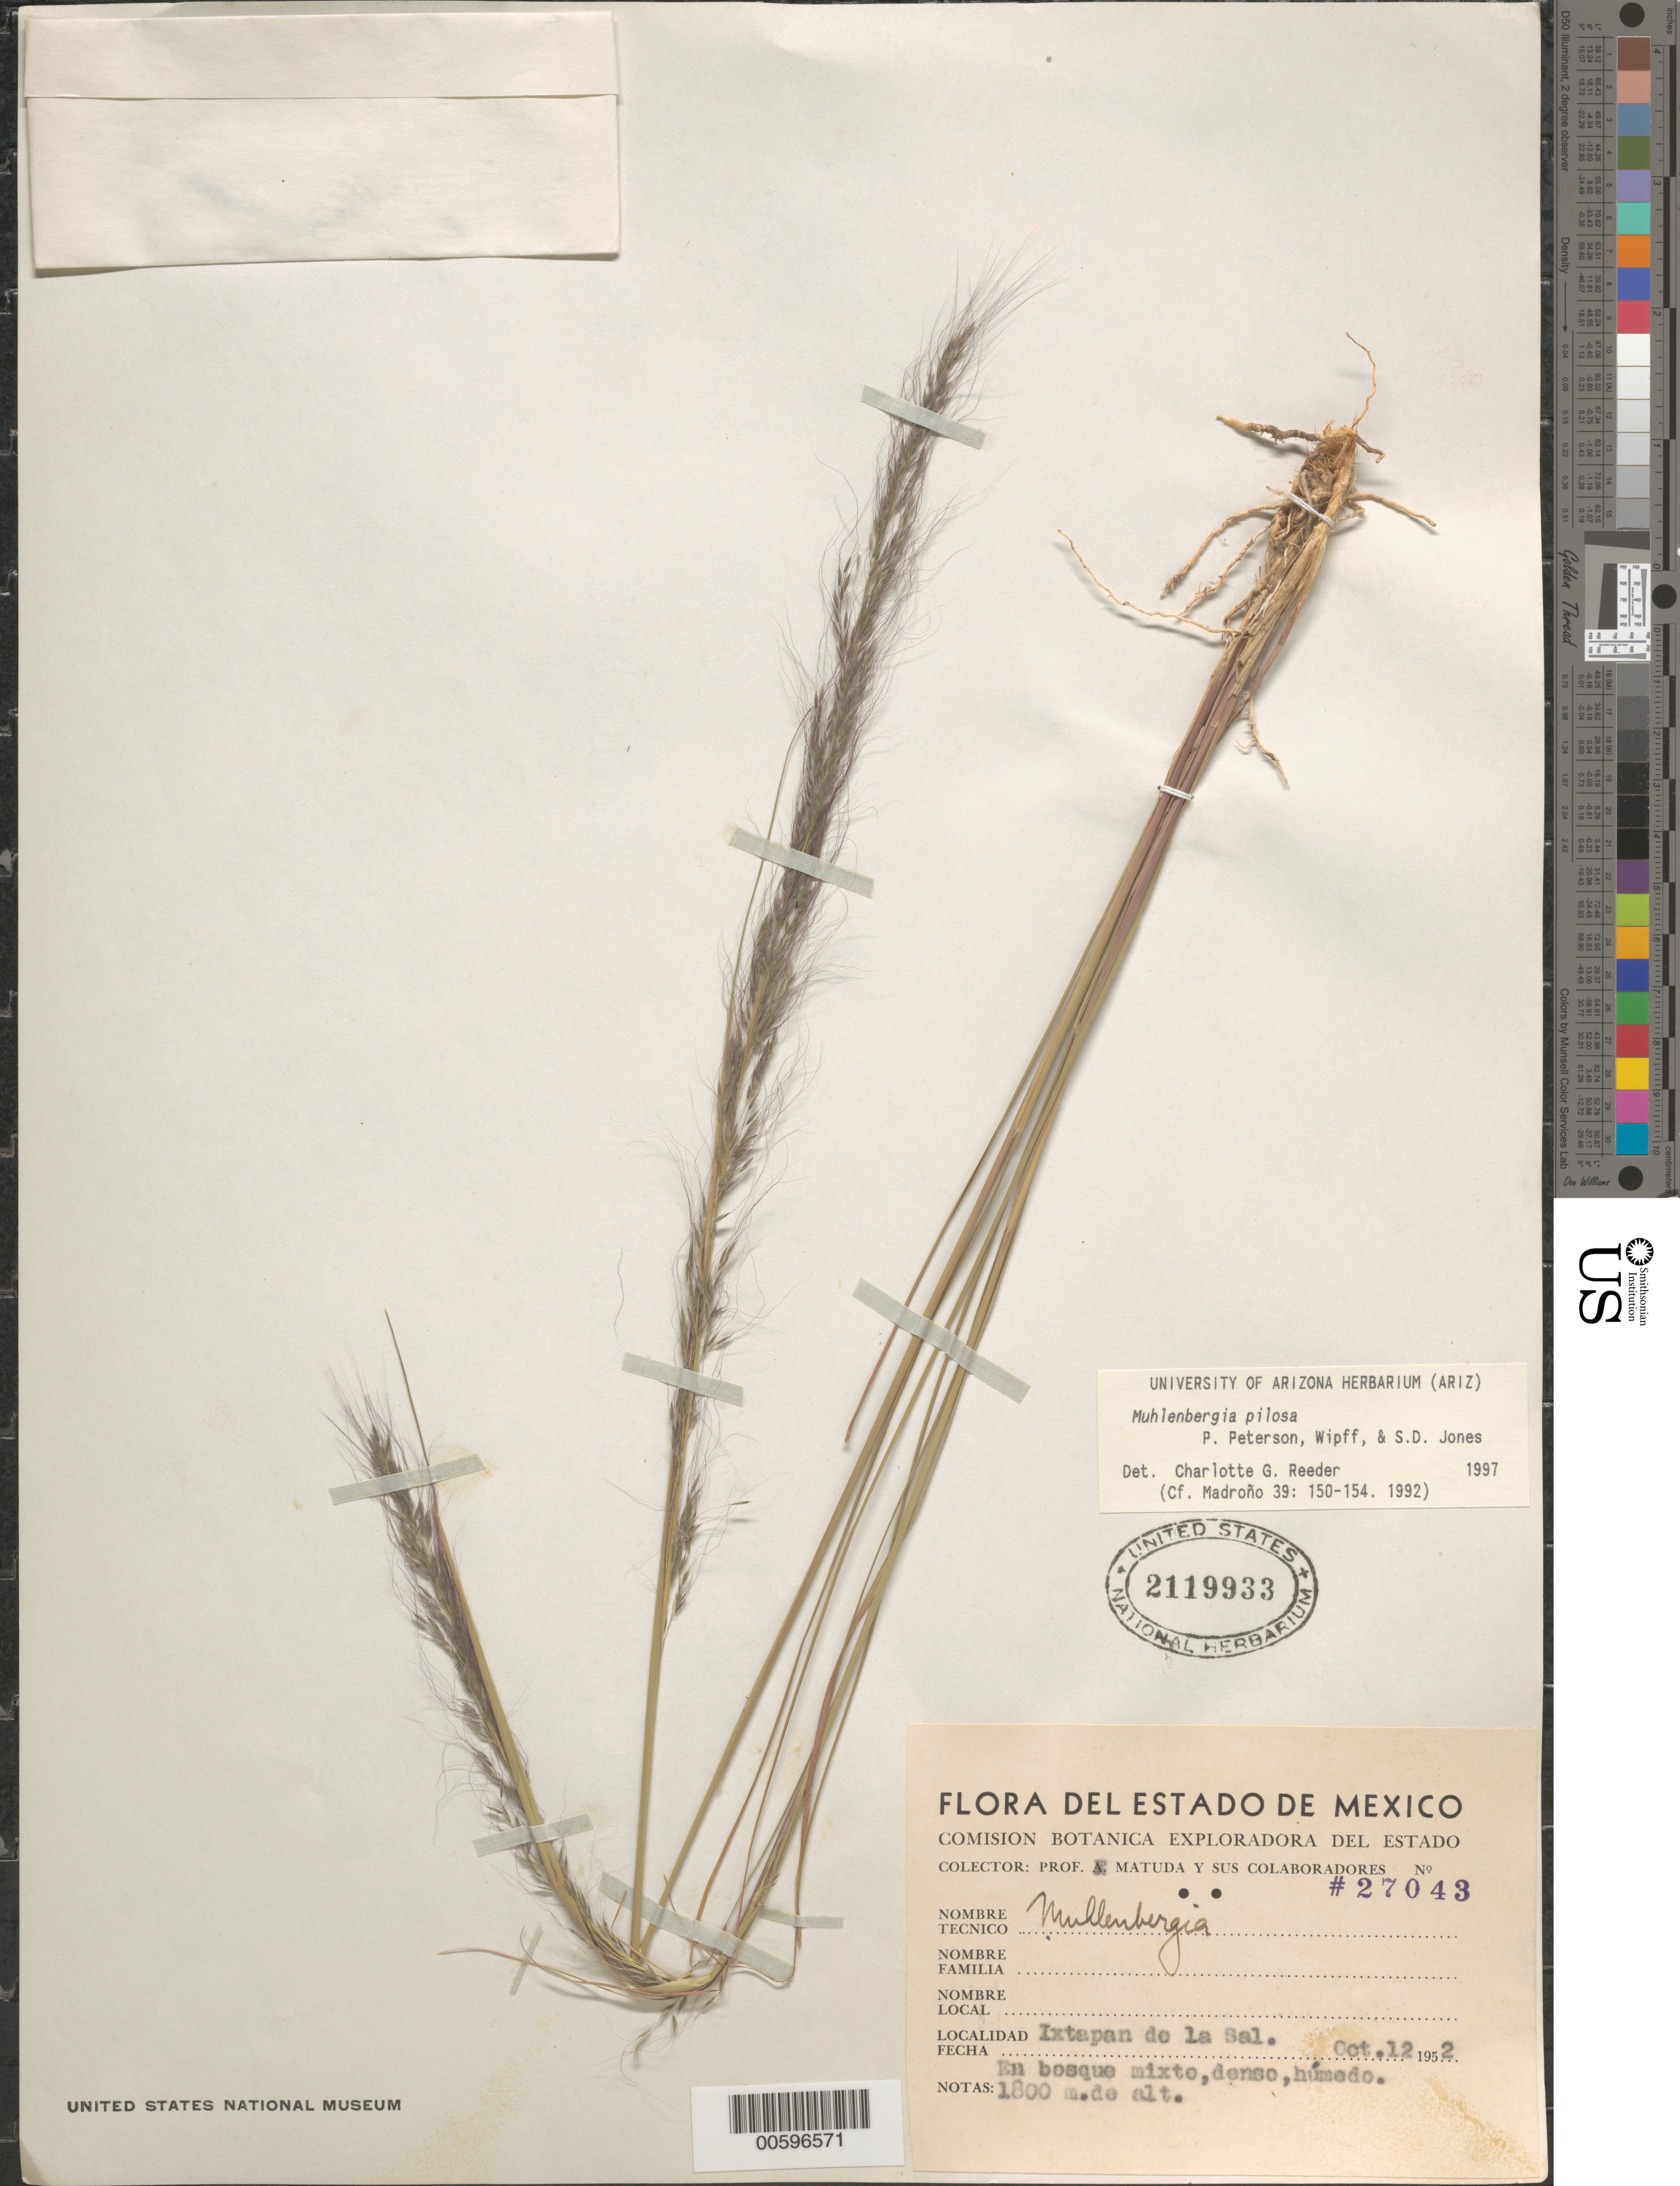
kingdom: Plantae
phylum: Tracheophyta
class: Liliopsida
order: Poales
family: Poaceae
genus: Muhlenbergia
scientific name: Muhlenbergia pilosa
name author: P.M. Peterson et al.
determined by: Reeder, C. G., (ARIZ)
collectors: E. Matuda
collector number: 27043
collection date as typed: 12 Oct 1952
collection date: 1952-10-12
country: Mexico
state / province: México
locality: Ixtapan de la Sal.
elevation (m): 1800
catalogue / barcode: US 2119933